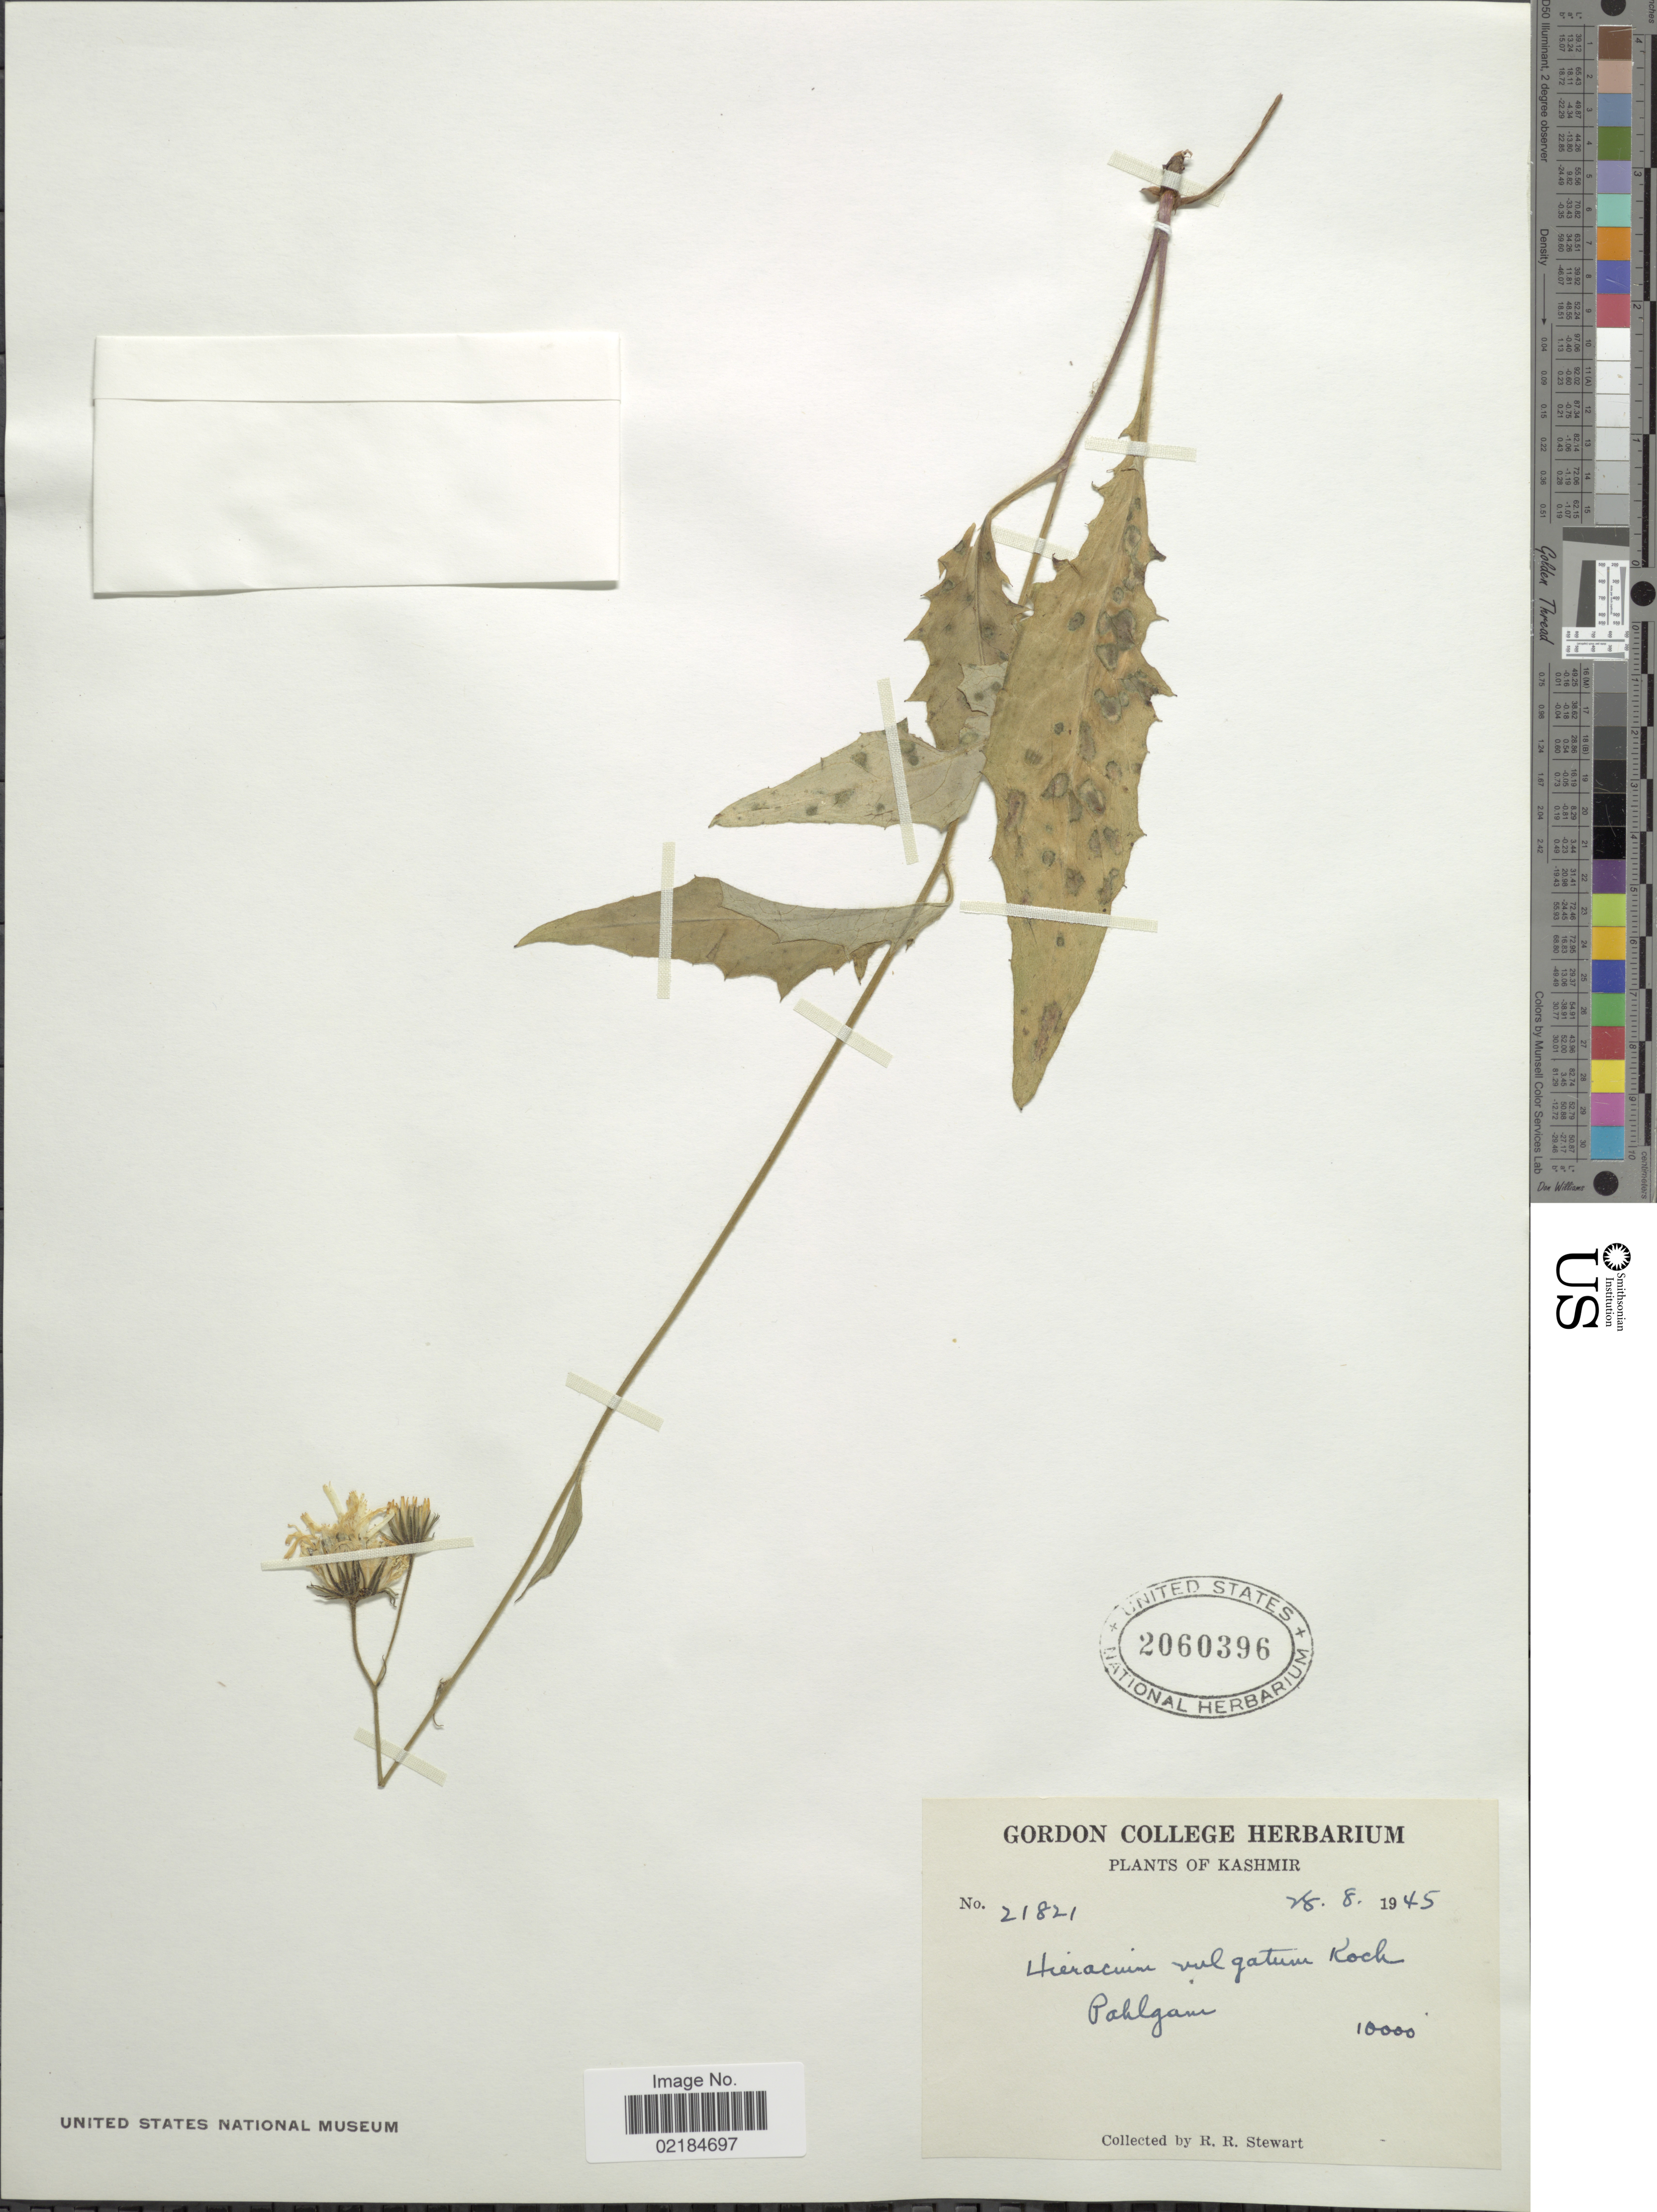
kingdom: Plantae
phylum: Tracheophyta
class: Magnoliopsida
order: Asterales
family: Asteraceae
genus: Hieracium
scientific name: Hieracium umbellatum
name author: L.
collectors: R. R. Stewart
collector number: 21821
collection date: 1945-08-28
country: India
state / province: Jammu and Kashmir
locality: Kashmir, Pahlgam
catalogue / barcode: US 2060396